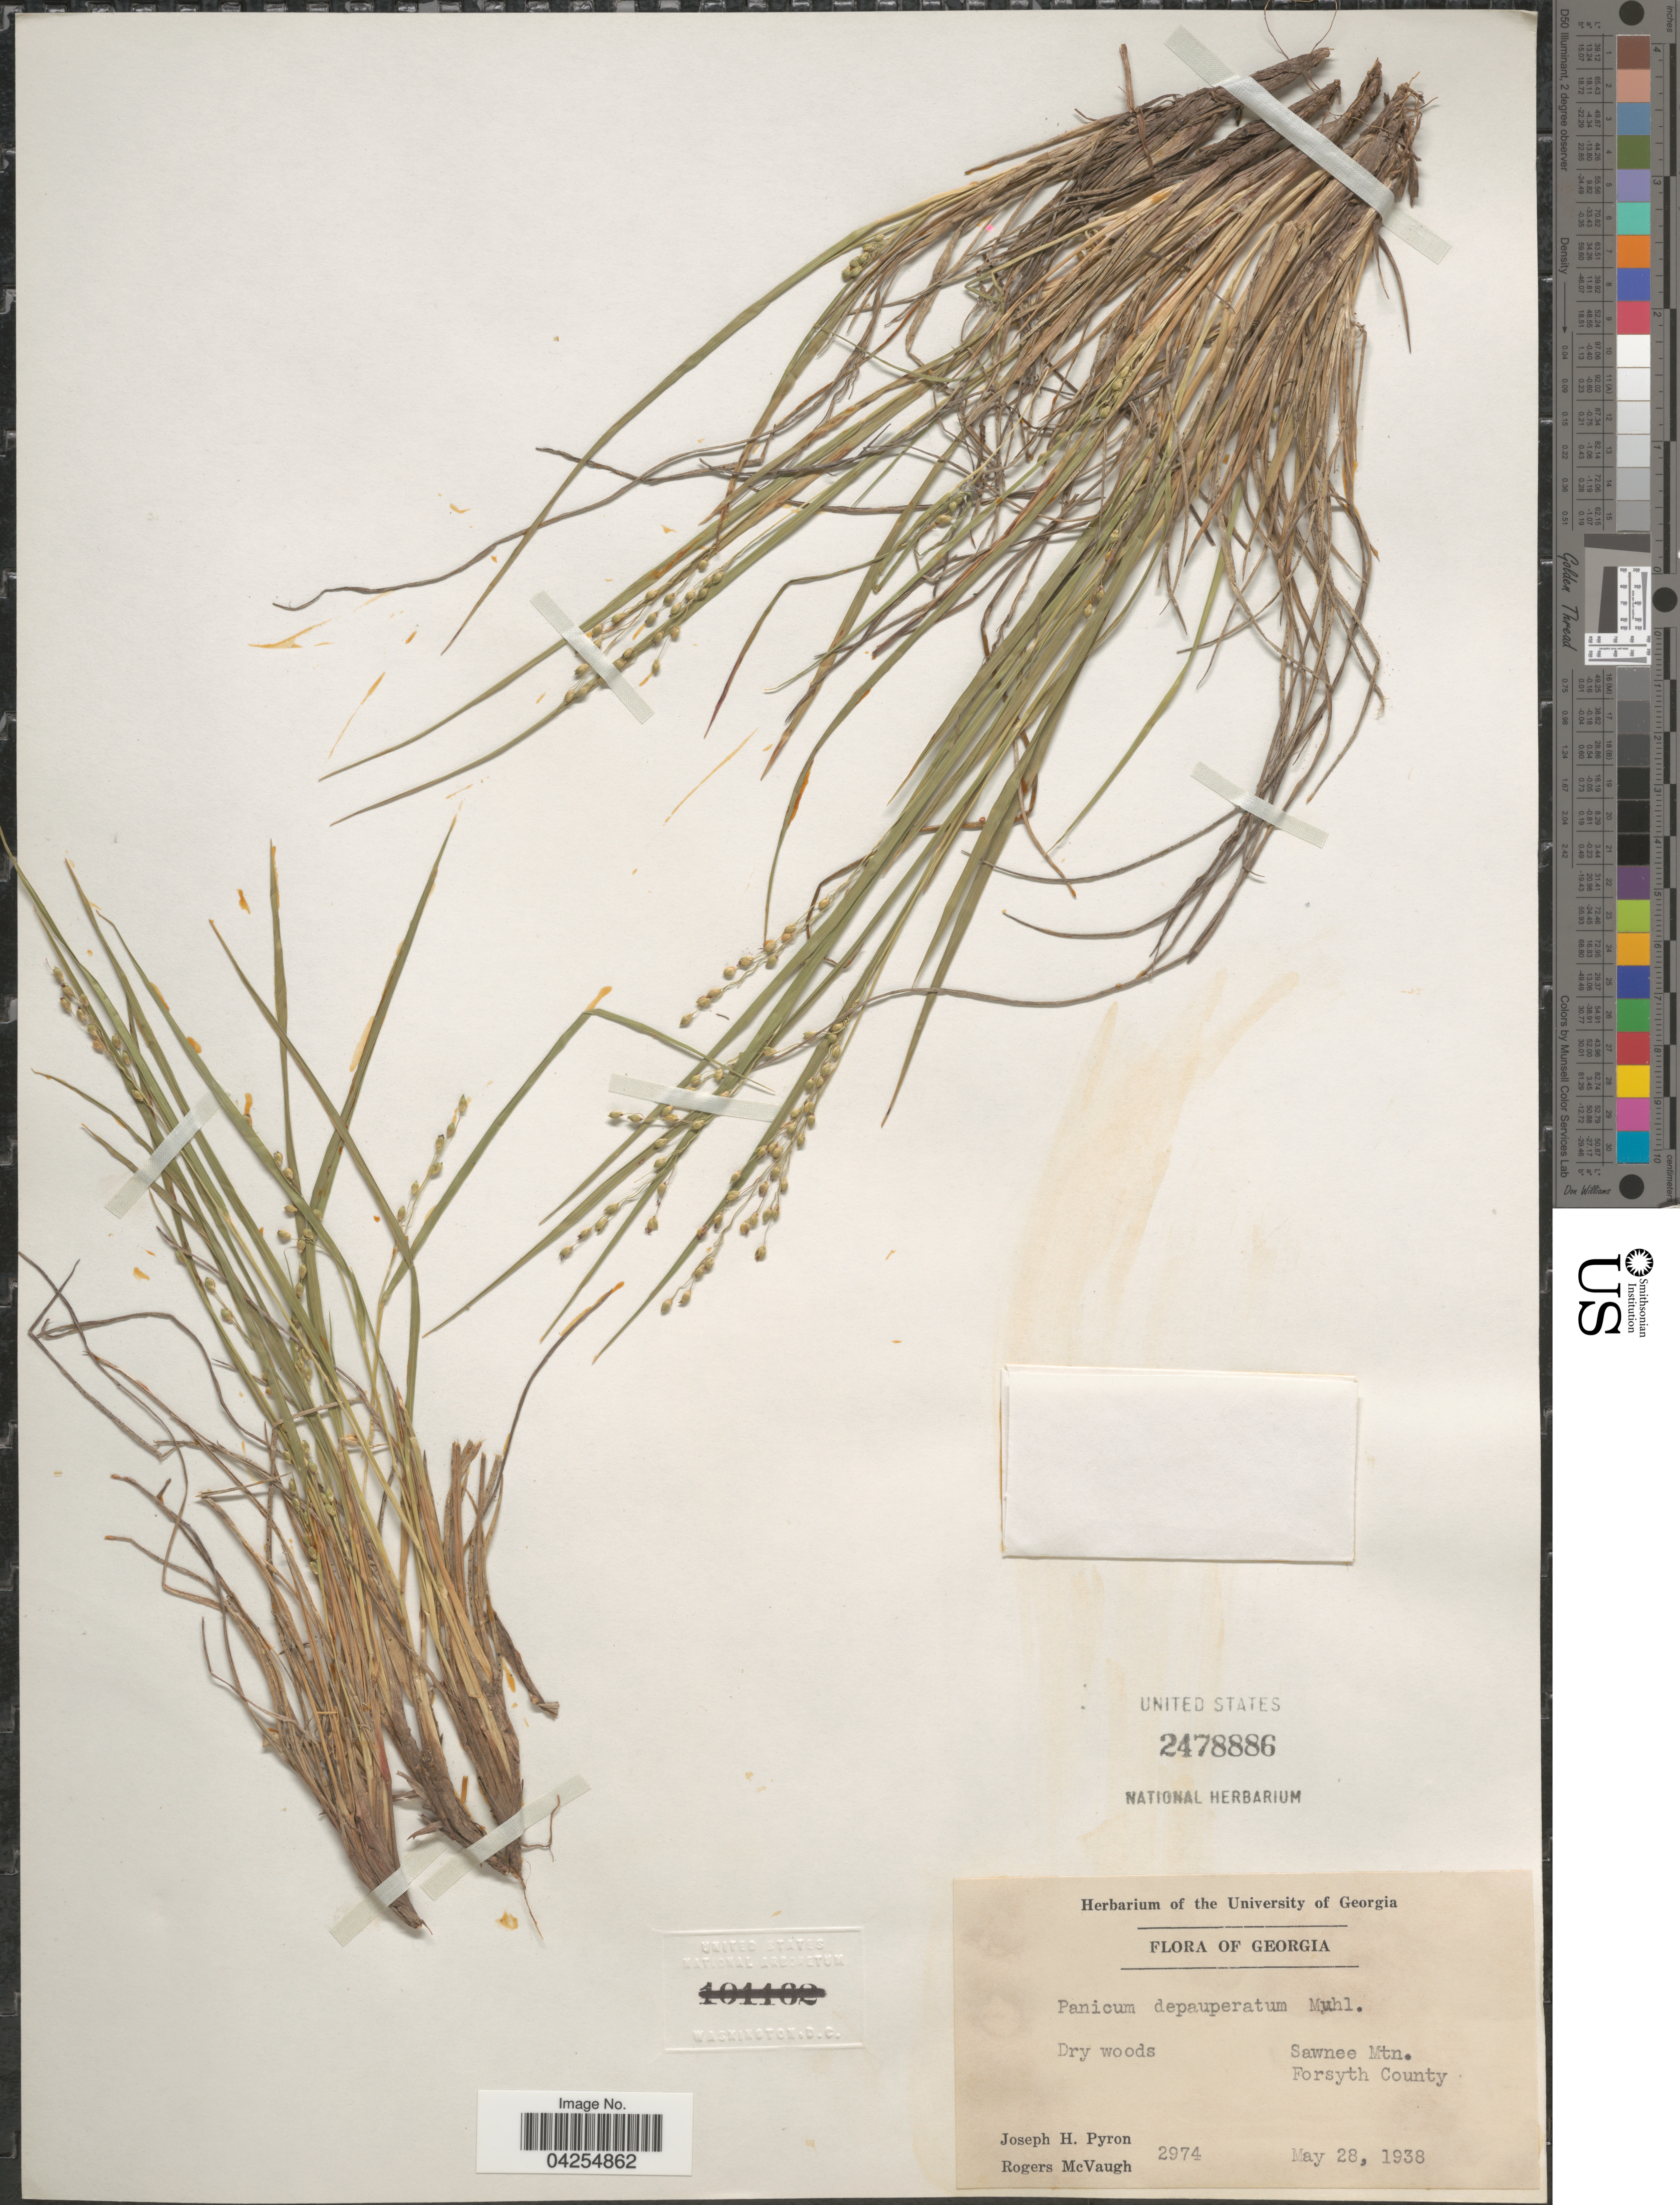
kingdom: Plantae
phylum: Tracheophyta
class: Liliopsida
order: Poales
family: Poaceae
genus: Dichanthelium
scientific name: Dichanthelium depauperatum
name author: (Muhl.) Gould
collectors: J. H. Pyron & R. McVaugh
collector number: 2974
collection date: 1938-05-28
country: United States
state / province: Georgia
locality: Sawnee Mtn. Forsyth County.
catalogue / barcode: US 2478886